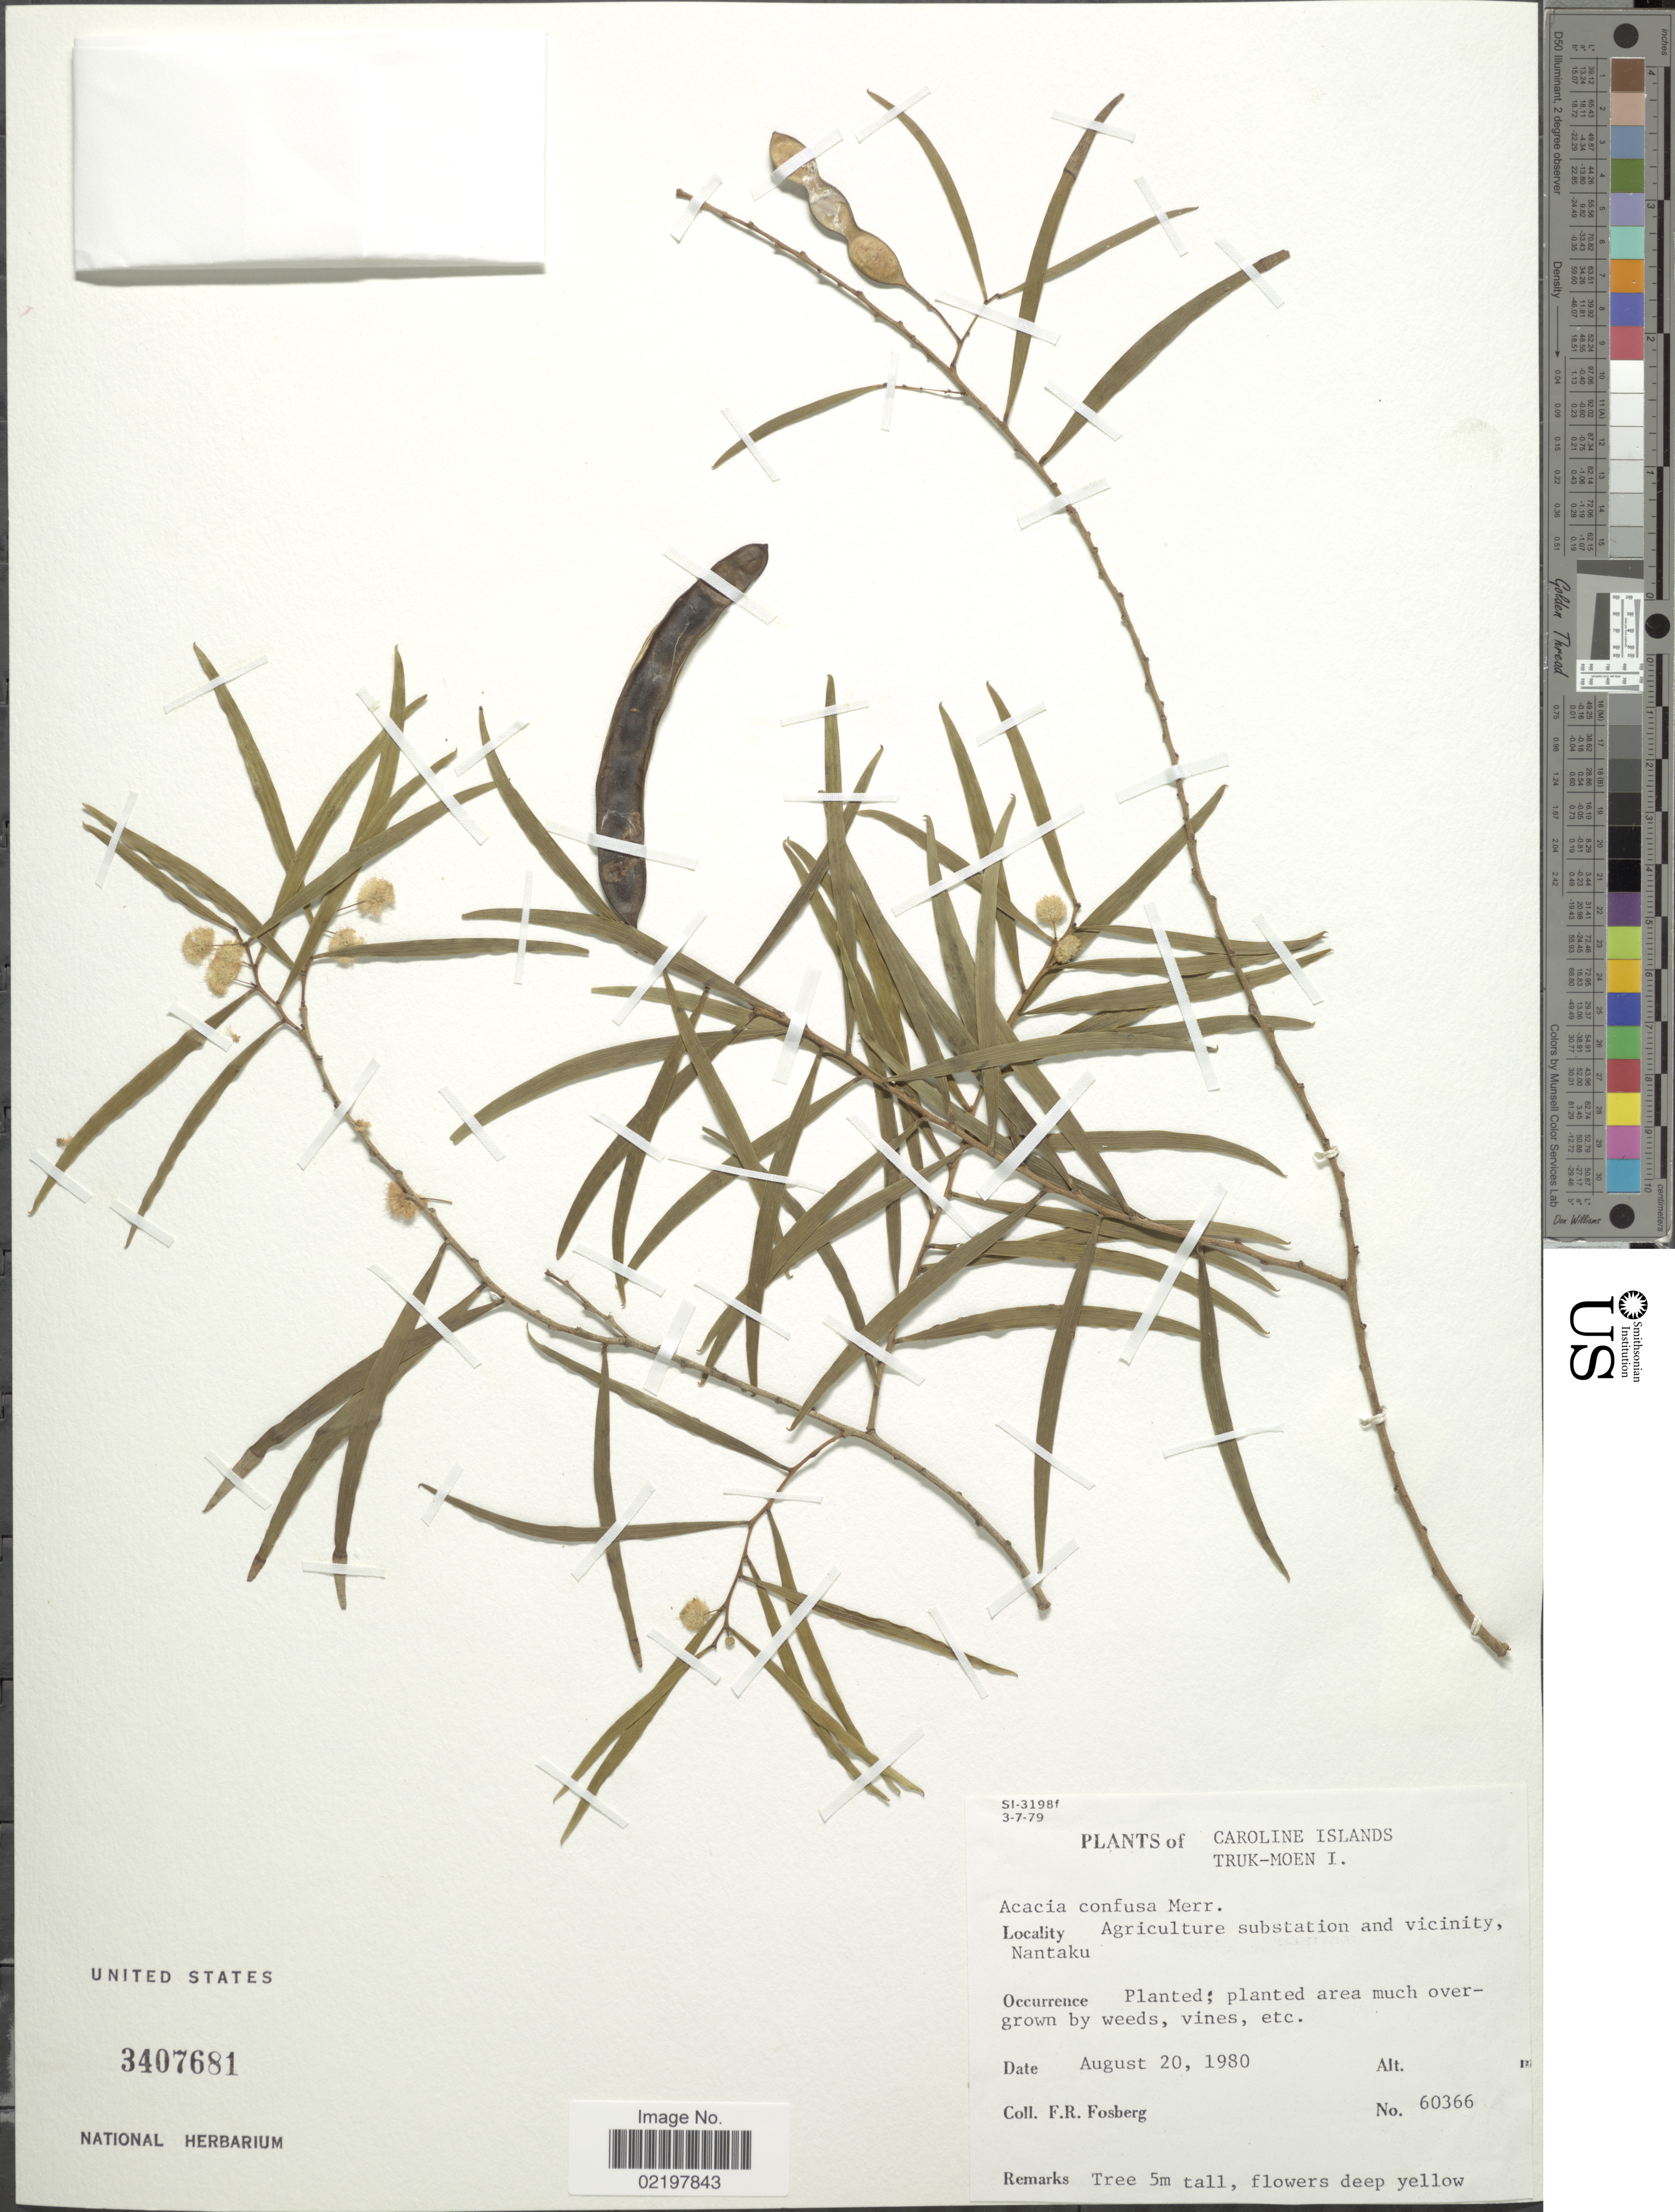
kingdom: Plantae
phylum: Tracheophyta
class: Magnoliopsida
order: Fabales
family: Fabaceae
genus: Acacia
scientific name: Acacia confusa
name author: Merr.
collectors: F. R. Fosberg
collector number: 60366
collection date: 1980-08-20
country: Micronesia, Federated States of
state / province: Truk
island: Moen [Wono]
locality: Caroline Islands, Truk-Moen I, Agriculture substation and vicinity, Nantaku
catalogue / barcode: US 3407681